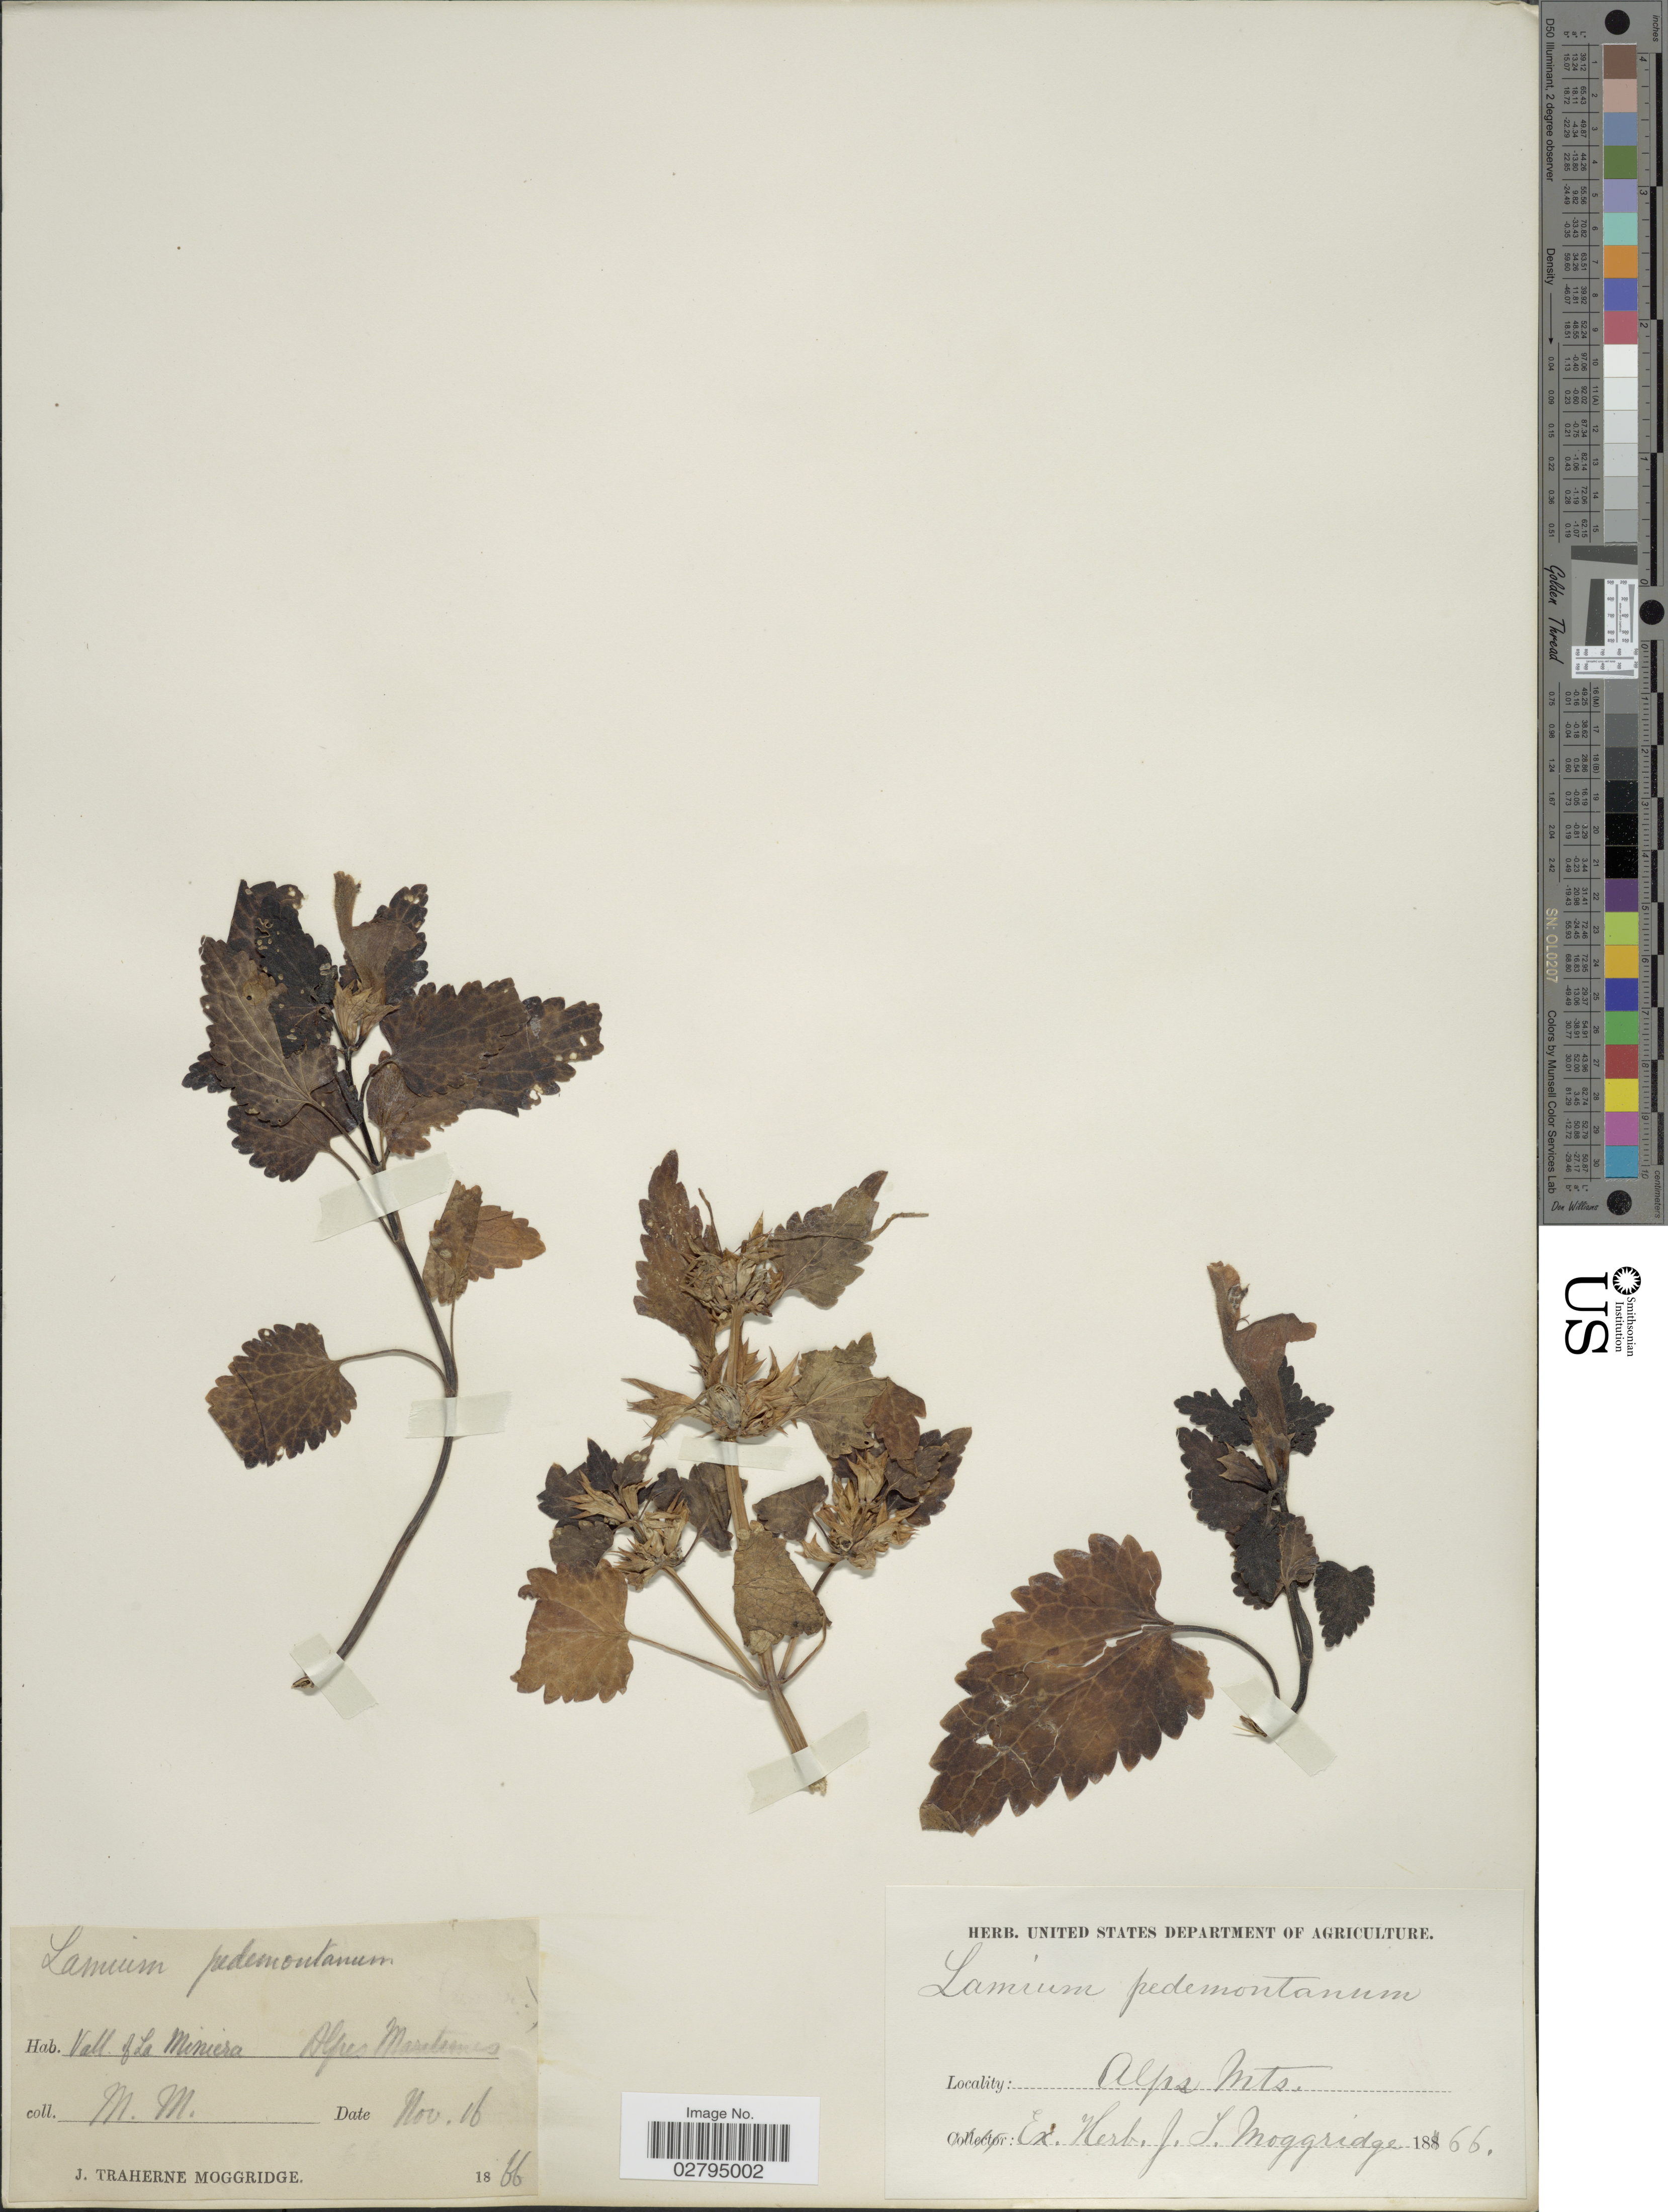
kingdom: Plantae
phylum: Tracheophyta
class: Magnoliopsida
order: Lamiales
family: Lamiaceae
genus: Lamium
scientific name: Lamium garganicum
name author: L.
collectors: J. T. Moggridge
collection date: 1866-11-16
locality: Vall. of La Miniera. Alpes Maritimes. Alps Mts.